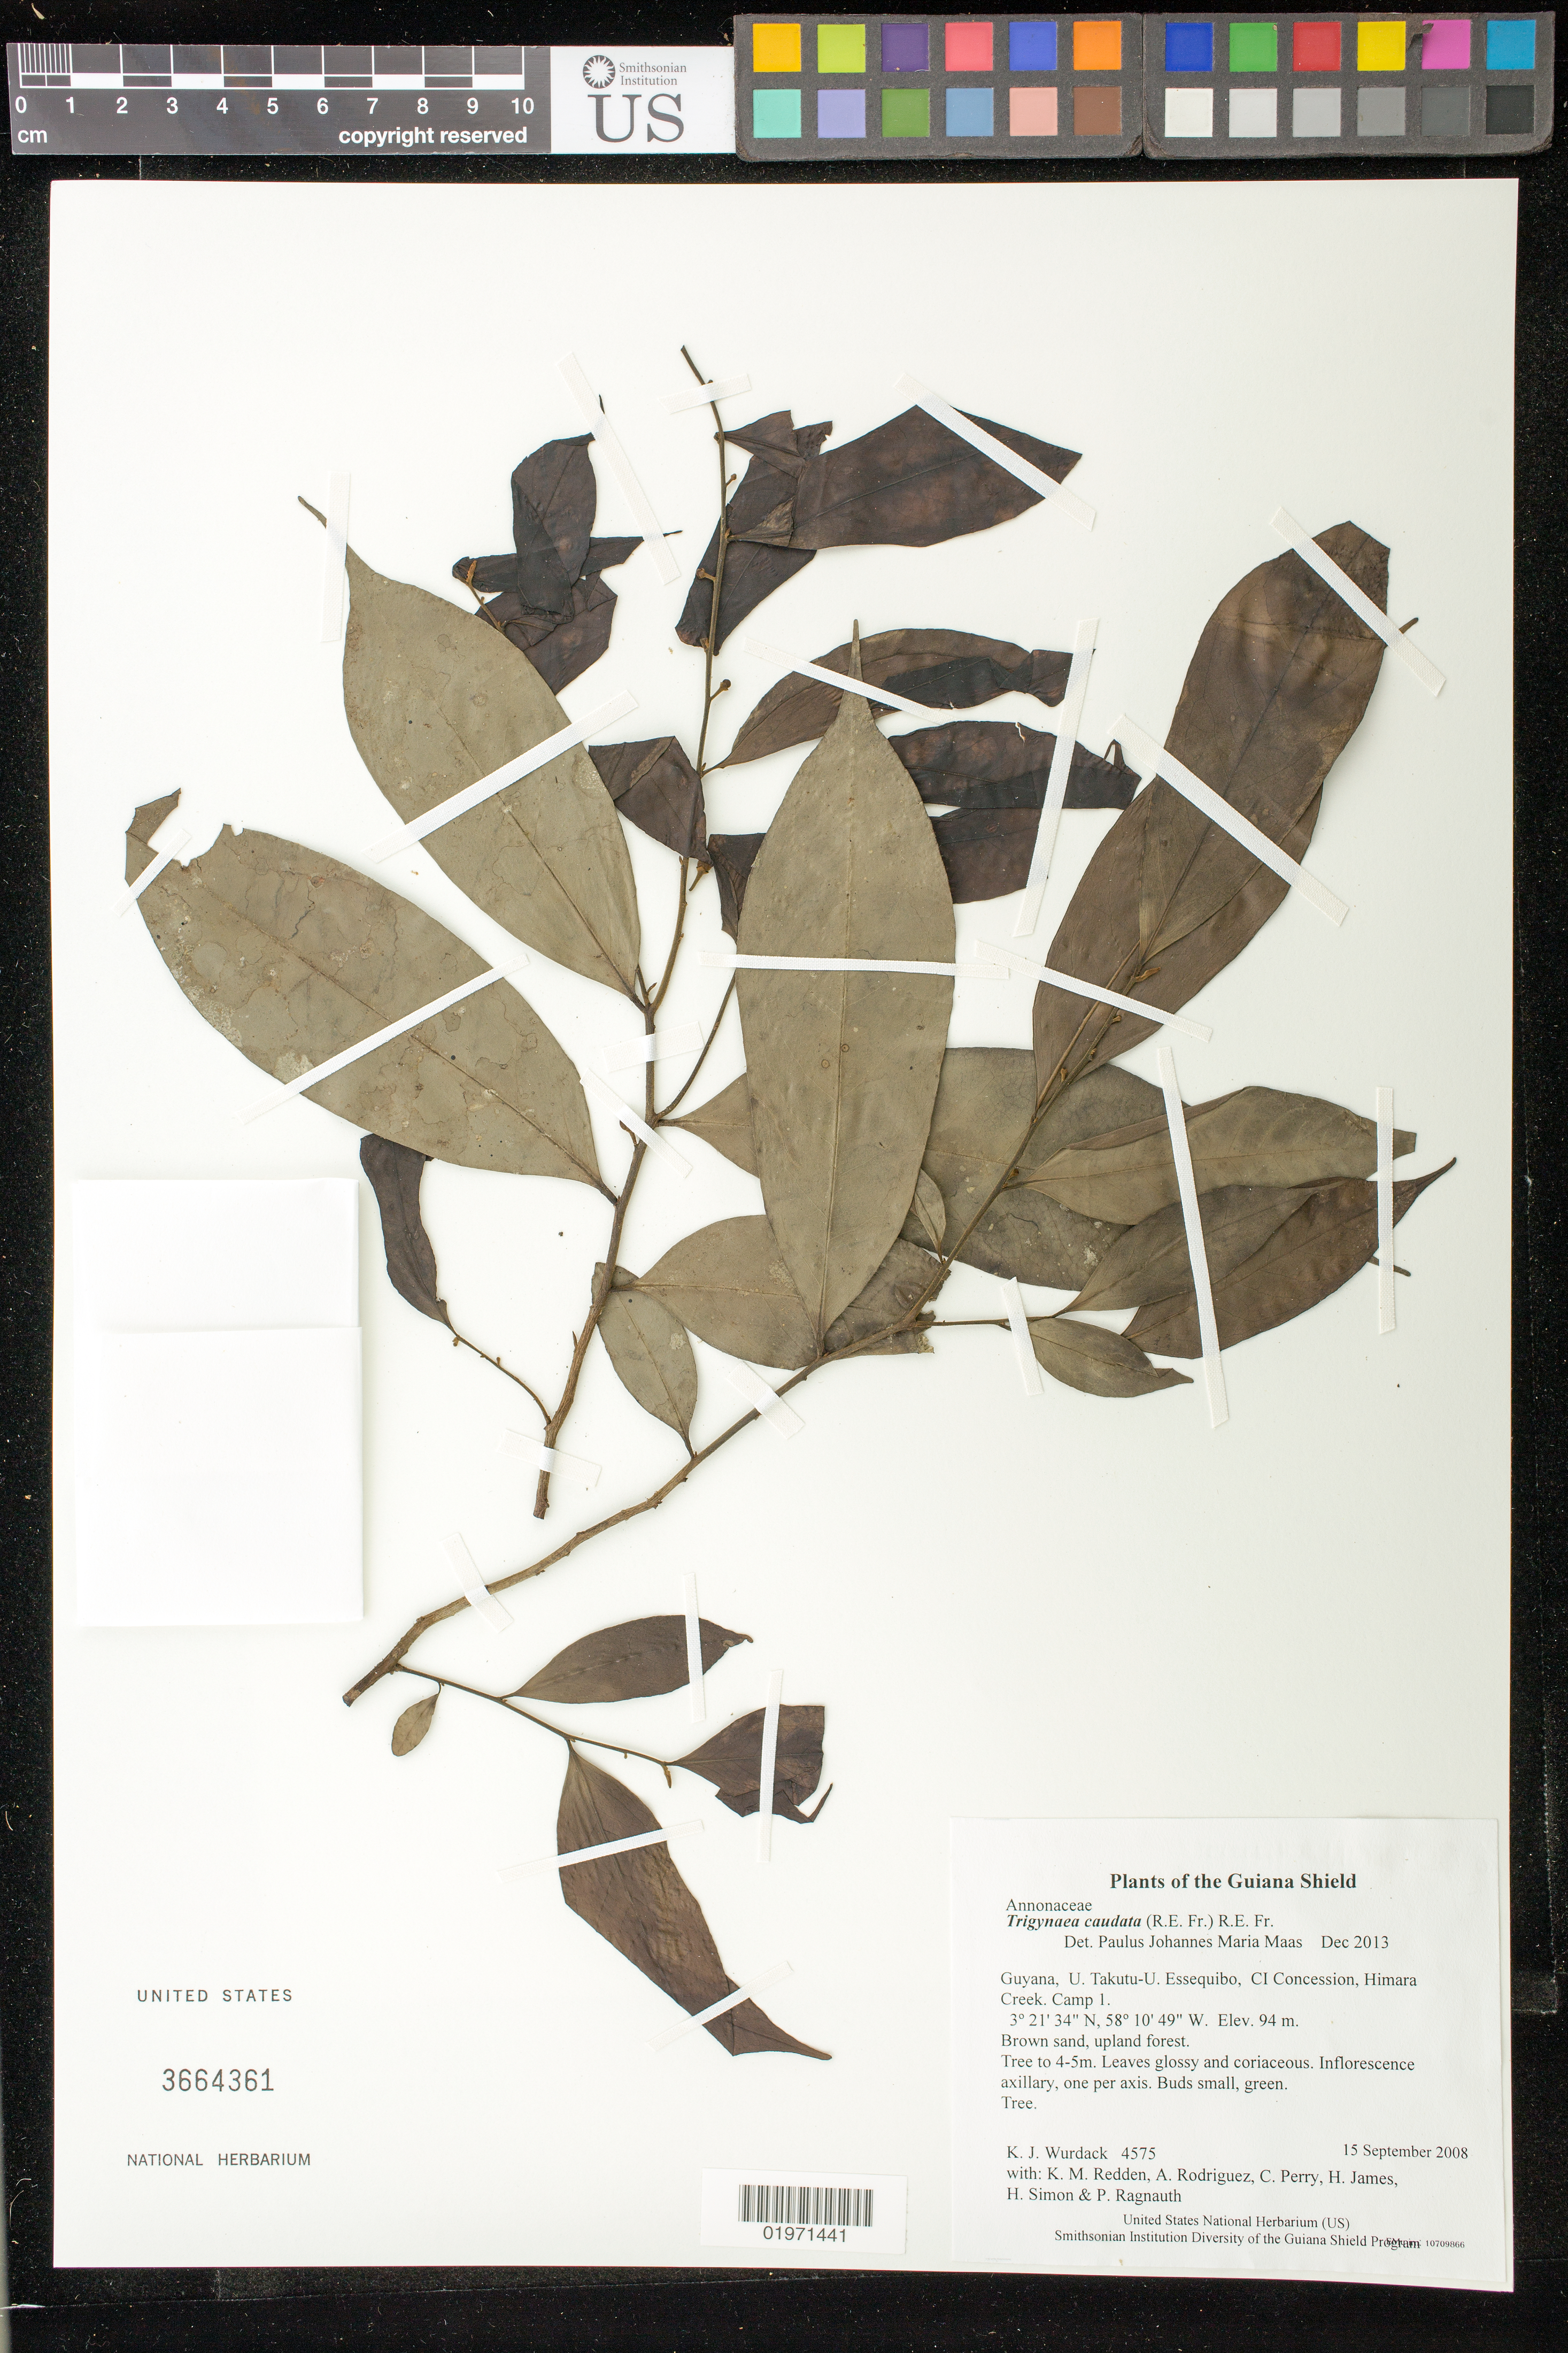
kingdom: Plantae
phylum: Tracheophyta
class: Magnoliopsida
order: Magnoliales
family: Annonaceae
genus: Trigynaea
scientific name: Trigynaea caudata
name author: (R.E. Fr.) R.E. Fr.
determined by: Maas, Paul J. M.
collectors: K. Wurdack, K. M. Redden, A. Rodriguez, C. Perry, H. James, H. Simon & P. Ragnauth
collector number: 4575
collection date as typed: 15 September 2008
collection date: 2008-09-15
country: Guyana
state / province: U. Takutu-U. Essequibo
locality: CI Concession, Himara Creek. Camp 1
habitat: Brown sand, upland forest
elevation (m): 94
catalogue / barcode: US 3664361